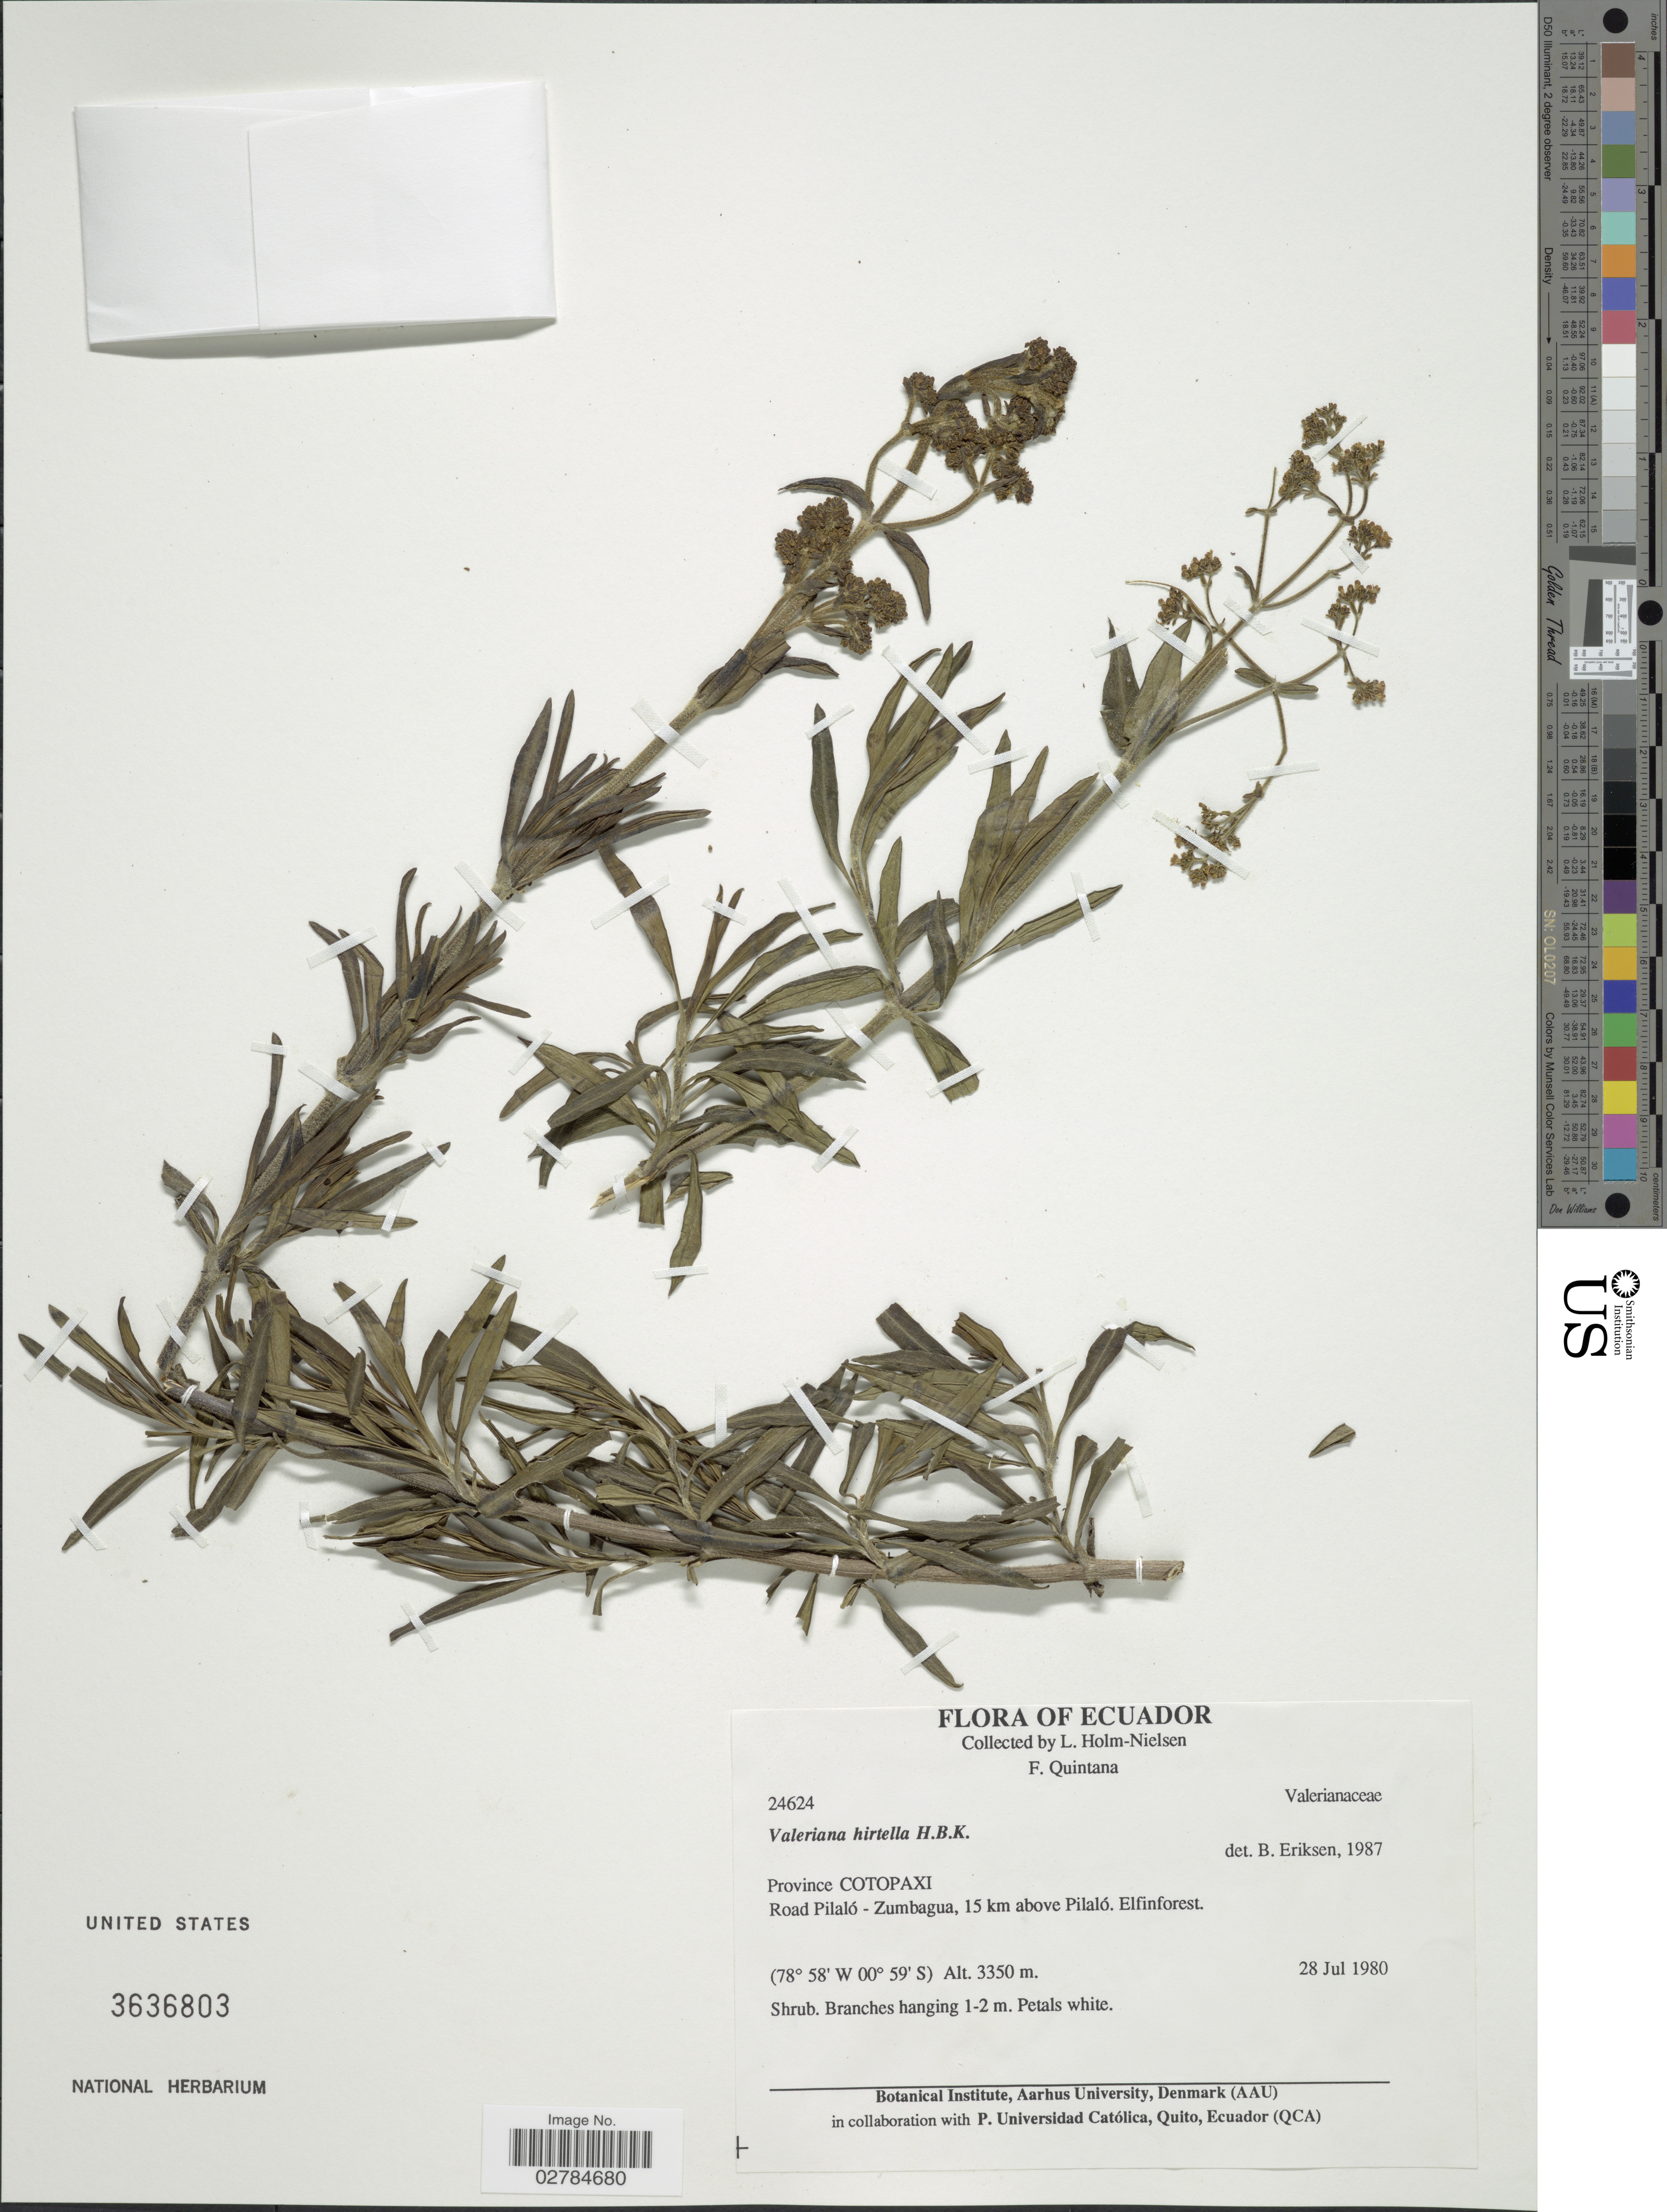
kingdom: Plantae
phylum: Tracheophyta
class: Magnoliopsida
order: Dipsacales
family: Caprifoliaceae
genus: Valeriana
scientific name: Valeriana hirtella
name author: Kunth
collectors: L. Holm-Nielsen & F. Quintana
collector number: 24624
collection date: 1980-07-28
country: Ecuador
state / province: Cotopaxi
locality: Province Cotopaxi. Road Pilaló-Zumbagua, 15 km above Pilaló. Elfinforest.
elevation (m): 3350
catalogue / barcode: US 3636803